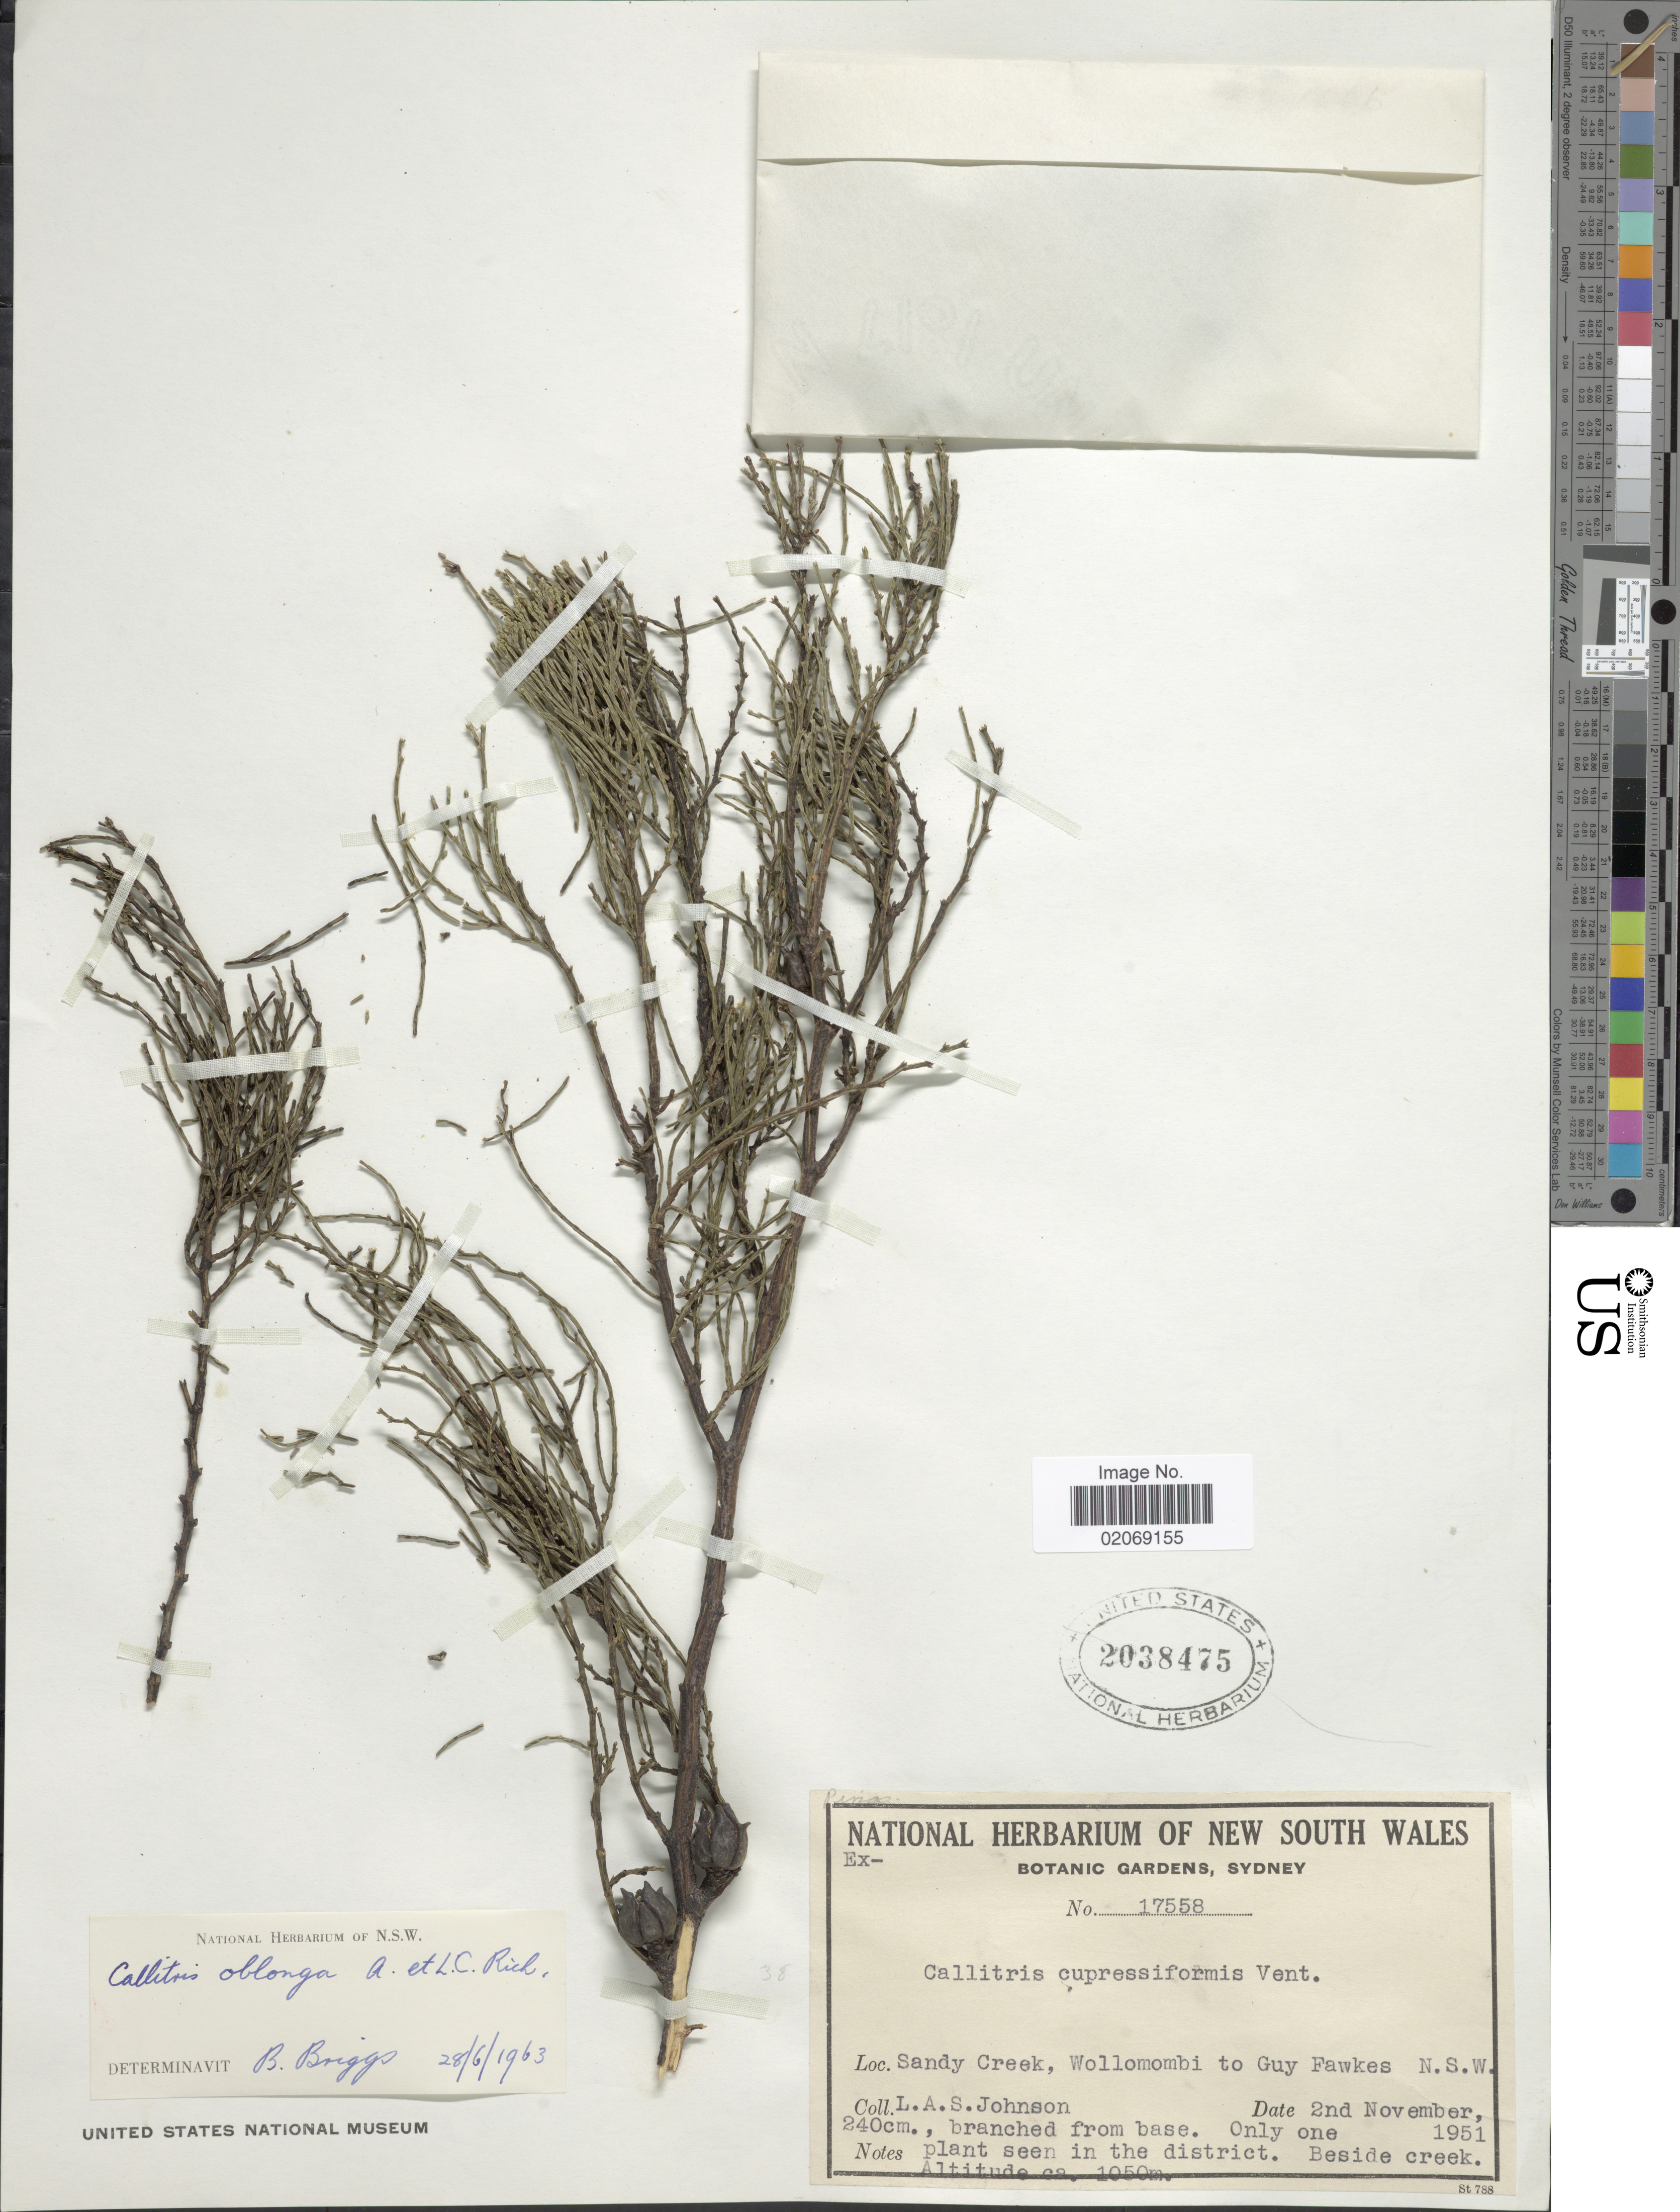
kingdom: Plantae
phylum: Tracheophyta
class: Pinopsida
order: Pinales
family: Cupressaceae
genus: Callitris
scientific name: Callitris oblonga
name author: Rich.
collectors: L. Johnson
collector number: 17558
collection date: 1951-11-02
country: Australia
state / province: New South Wales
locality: Sandy Creek, Wollomombi to Guy Fawkes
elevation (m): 1050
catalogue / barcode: US 2038475